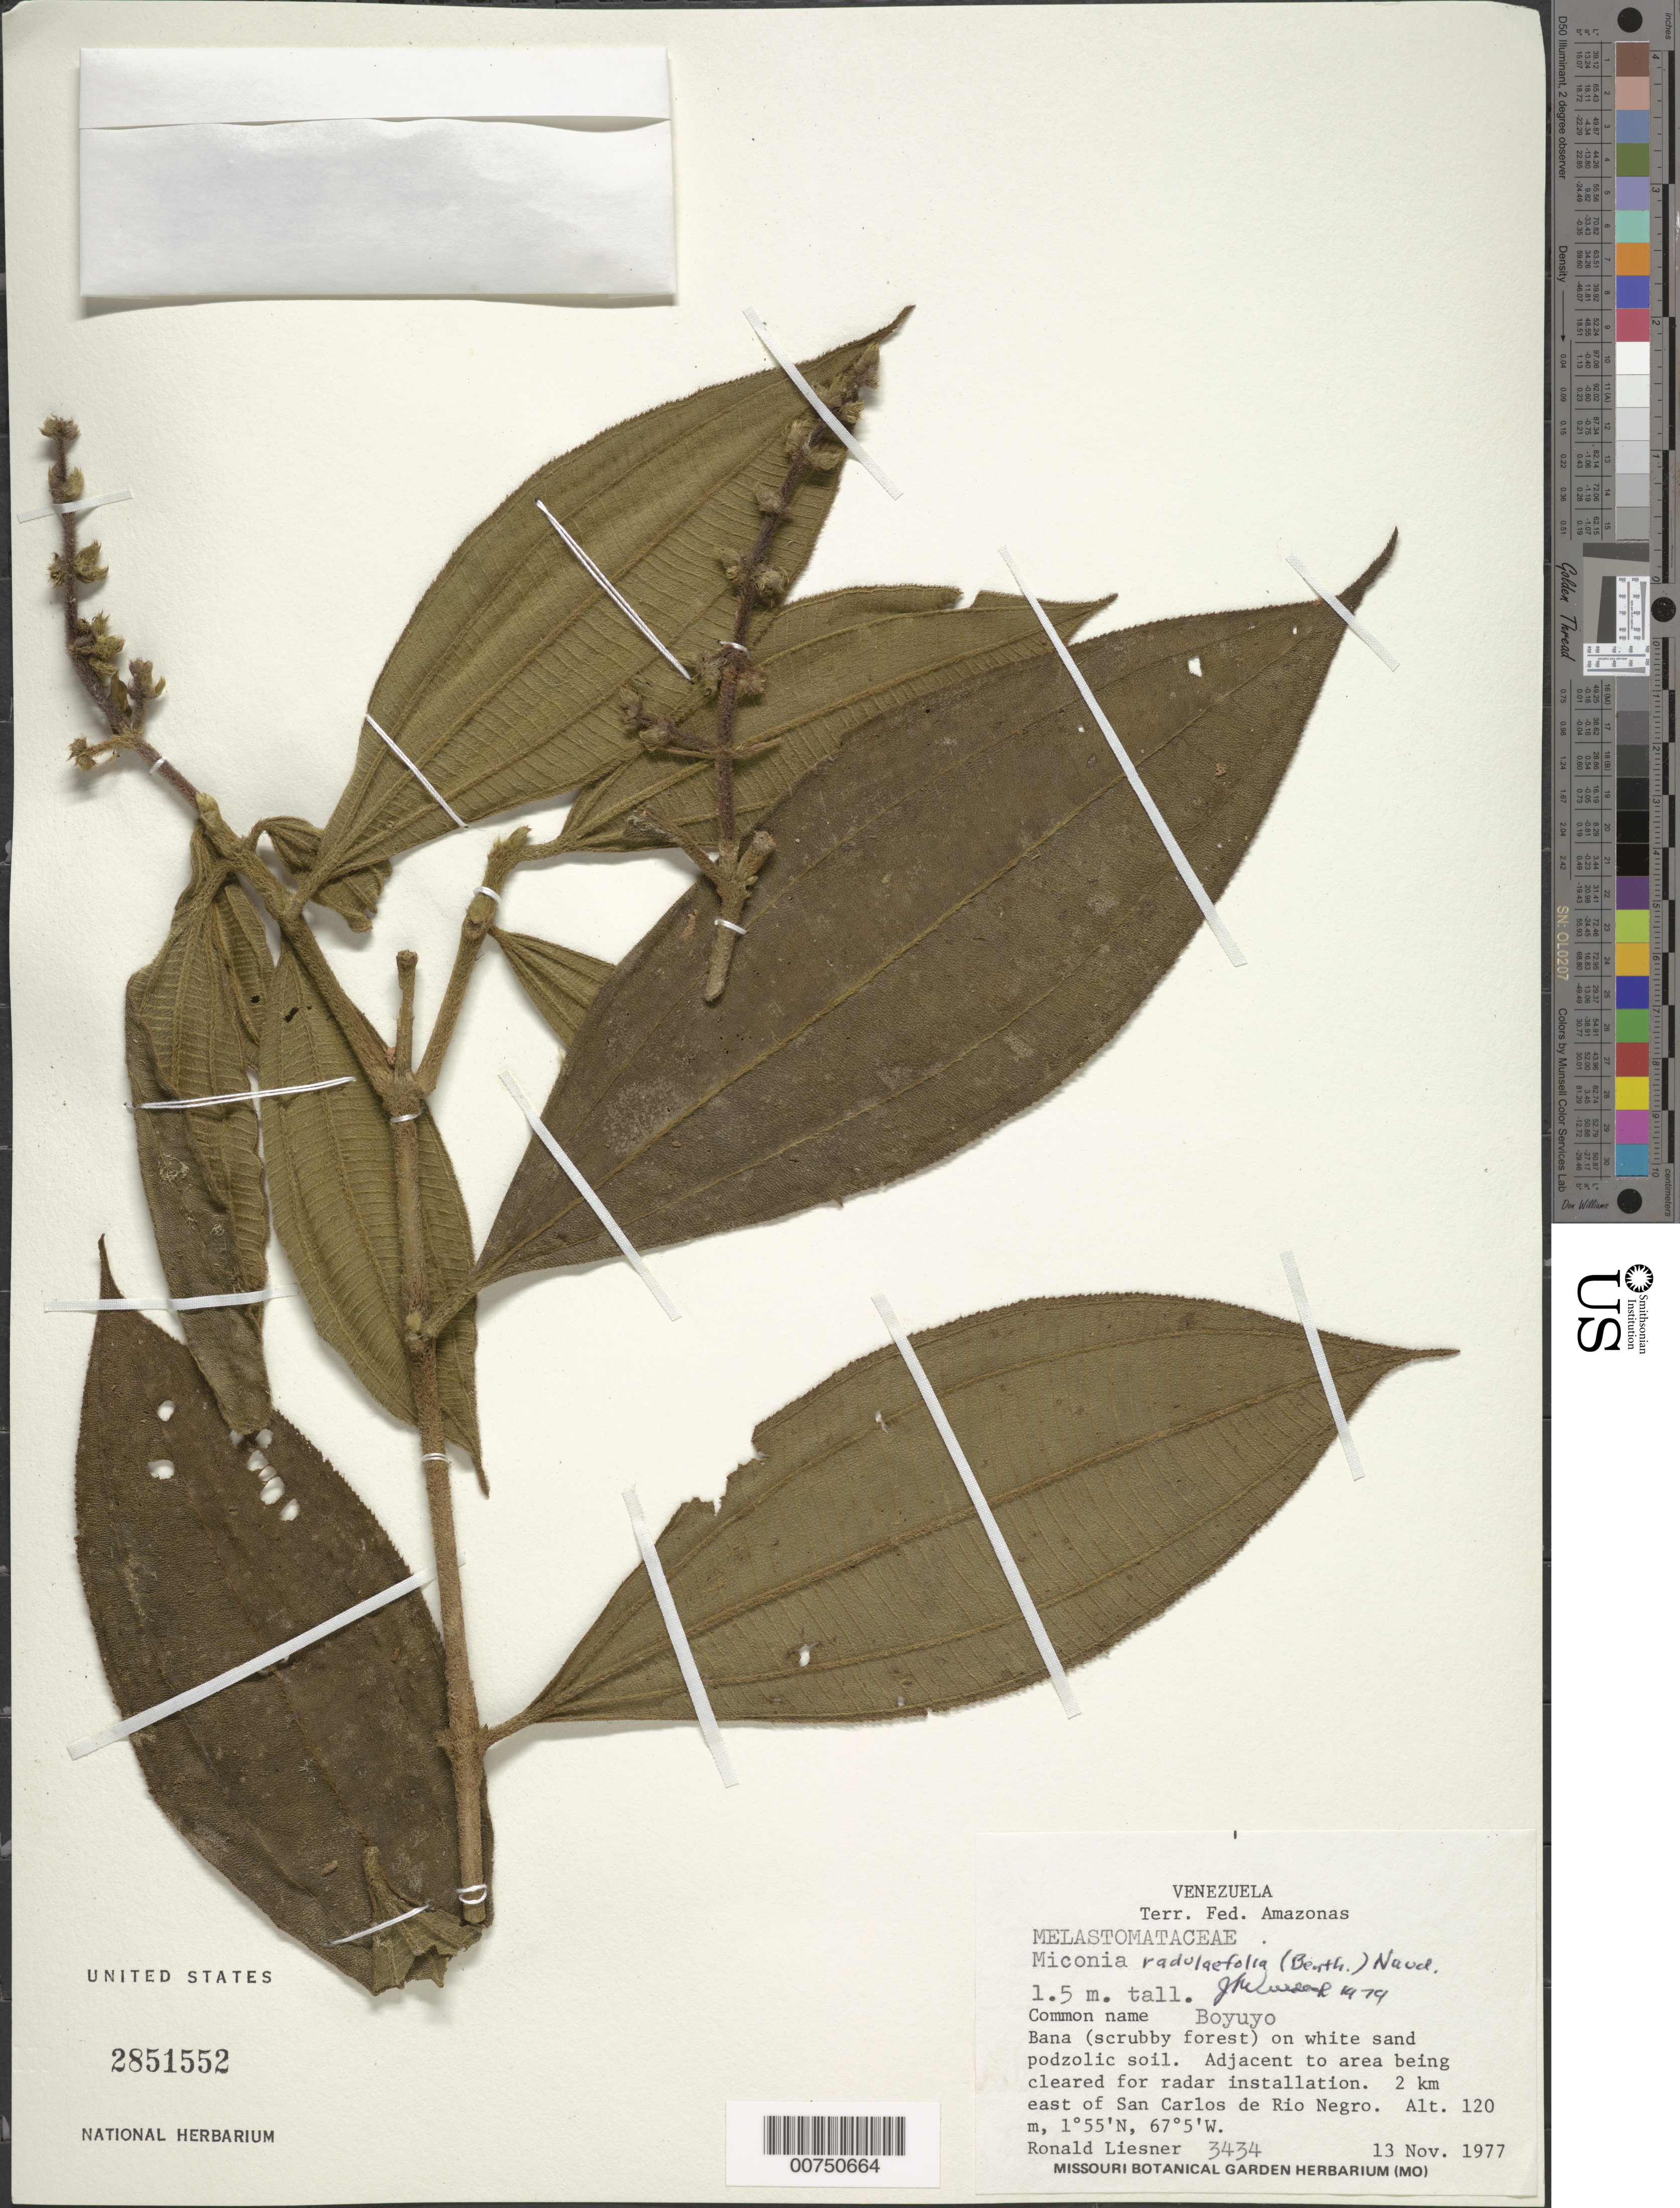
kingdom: Plantae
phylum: Tracheophyta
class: Magnoliopsida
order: Myrtales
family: Melastomataceae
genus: Miconia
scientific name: Miconia radulifolia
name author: (Benth.) Naudin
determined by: Wurdack, John J., (US), US (UNITED STATES)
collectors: R. L. Liesner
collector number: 3434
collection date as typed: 13-Nov-77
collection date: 1977-11-13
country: Venezuela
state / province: Amazonas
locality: San Carlos de Río Negro, 2 km E of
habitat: Bana (scrubby forest) on white sand podzolic soil; adjacent to area being cleared for radar installation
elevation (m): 120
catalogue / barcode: US 2851552